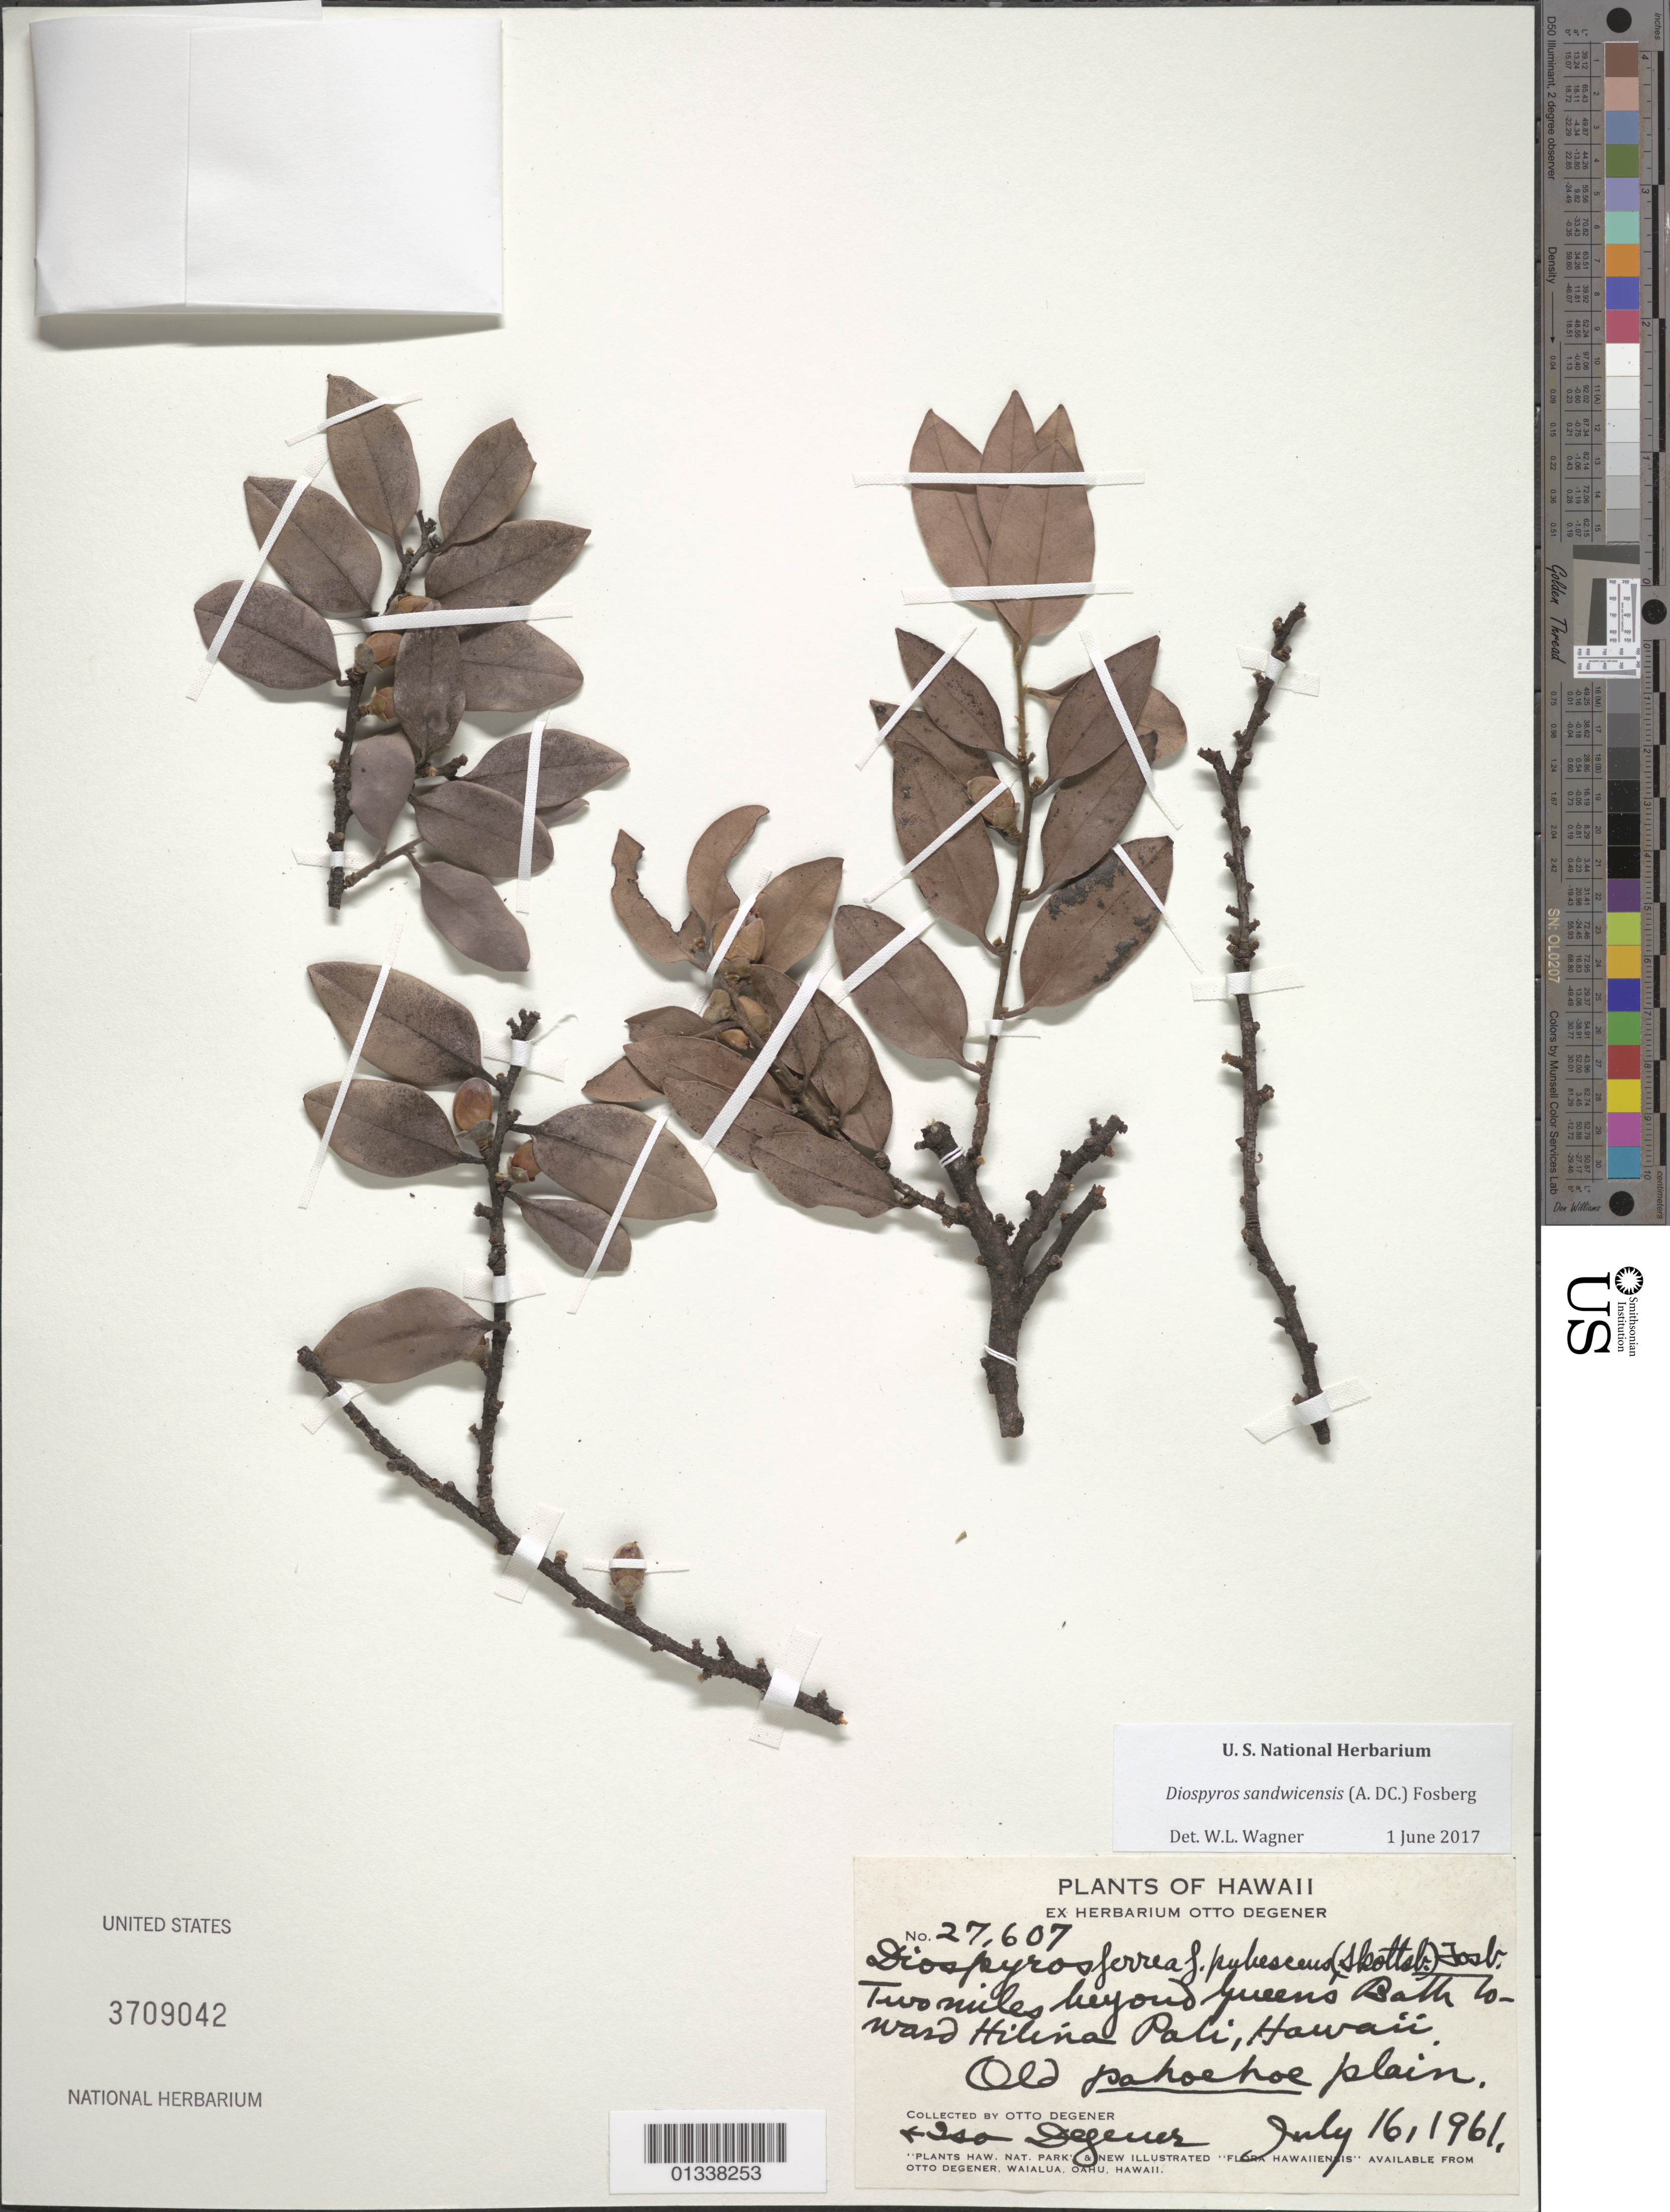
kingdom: Plantae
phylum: Tracheophyta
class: Magnoliopsida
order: Ericales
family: Ebenaceae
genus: Diospyros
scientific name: Diospyros sandwicensis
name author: (A. DC.) Fosberg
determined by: Wagner, W. L., (BOT), Smithsonian Institution - National Museum of Natural History (UNITED STATES)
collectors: O. Degener & I. Degener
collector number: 27607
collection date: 1961-07-16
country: United States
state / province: Hawaii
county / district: Hawaii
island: Hawaii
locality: Two miles beyond Queens Bath toward Hilina Pali, Hawaii.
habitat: Old pahoehoe plain.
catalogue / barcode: US 3709042